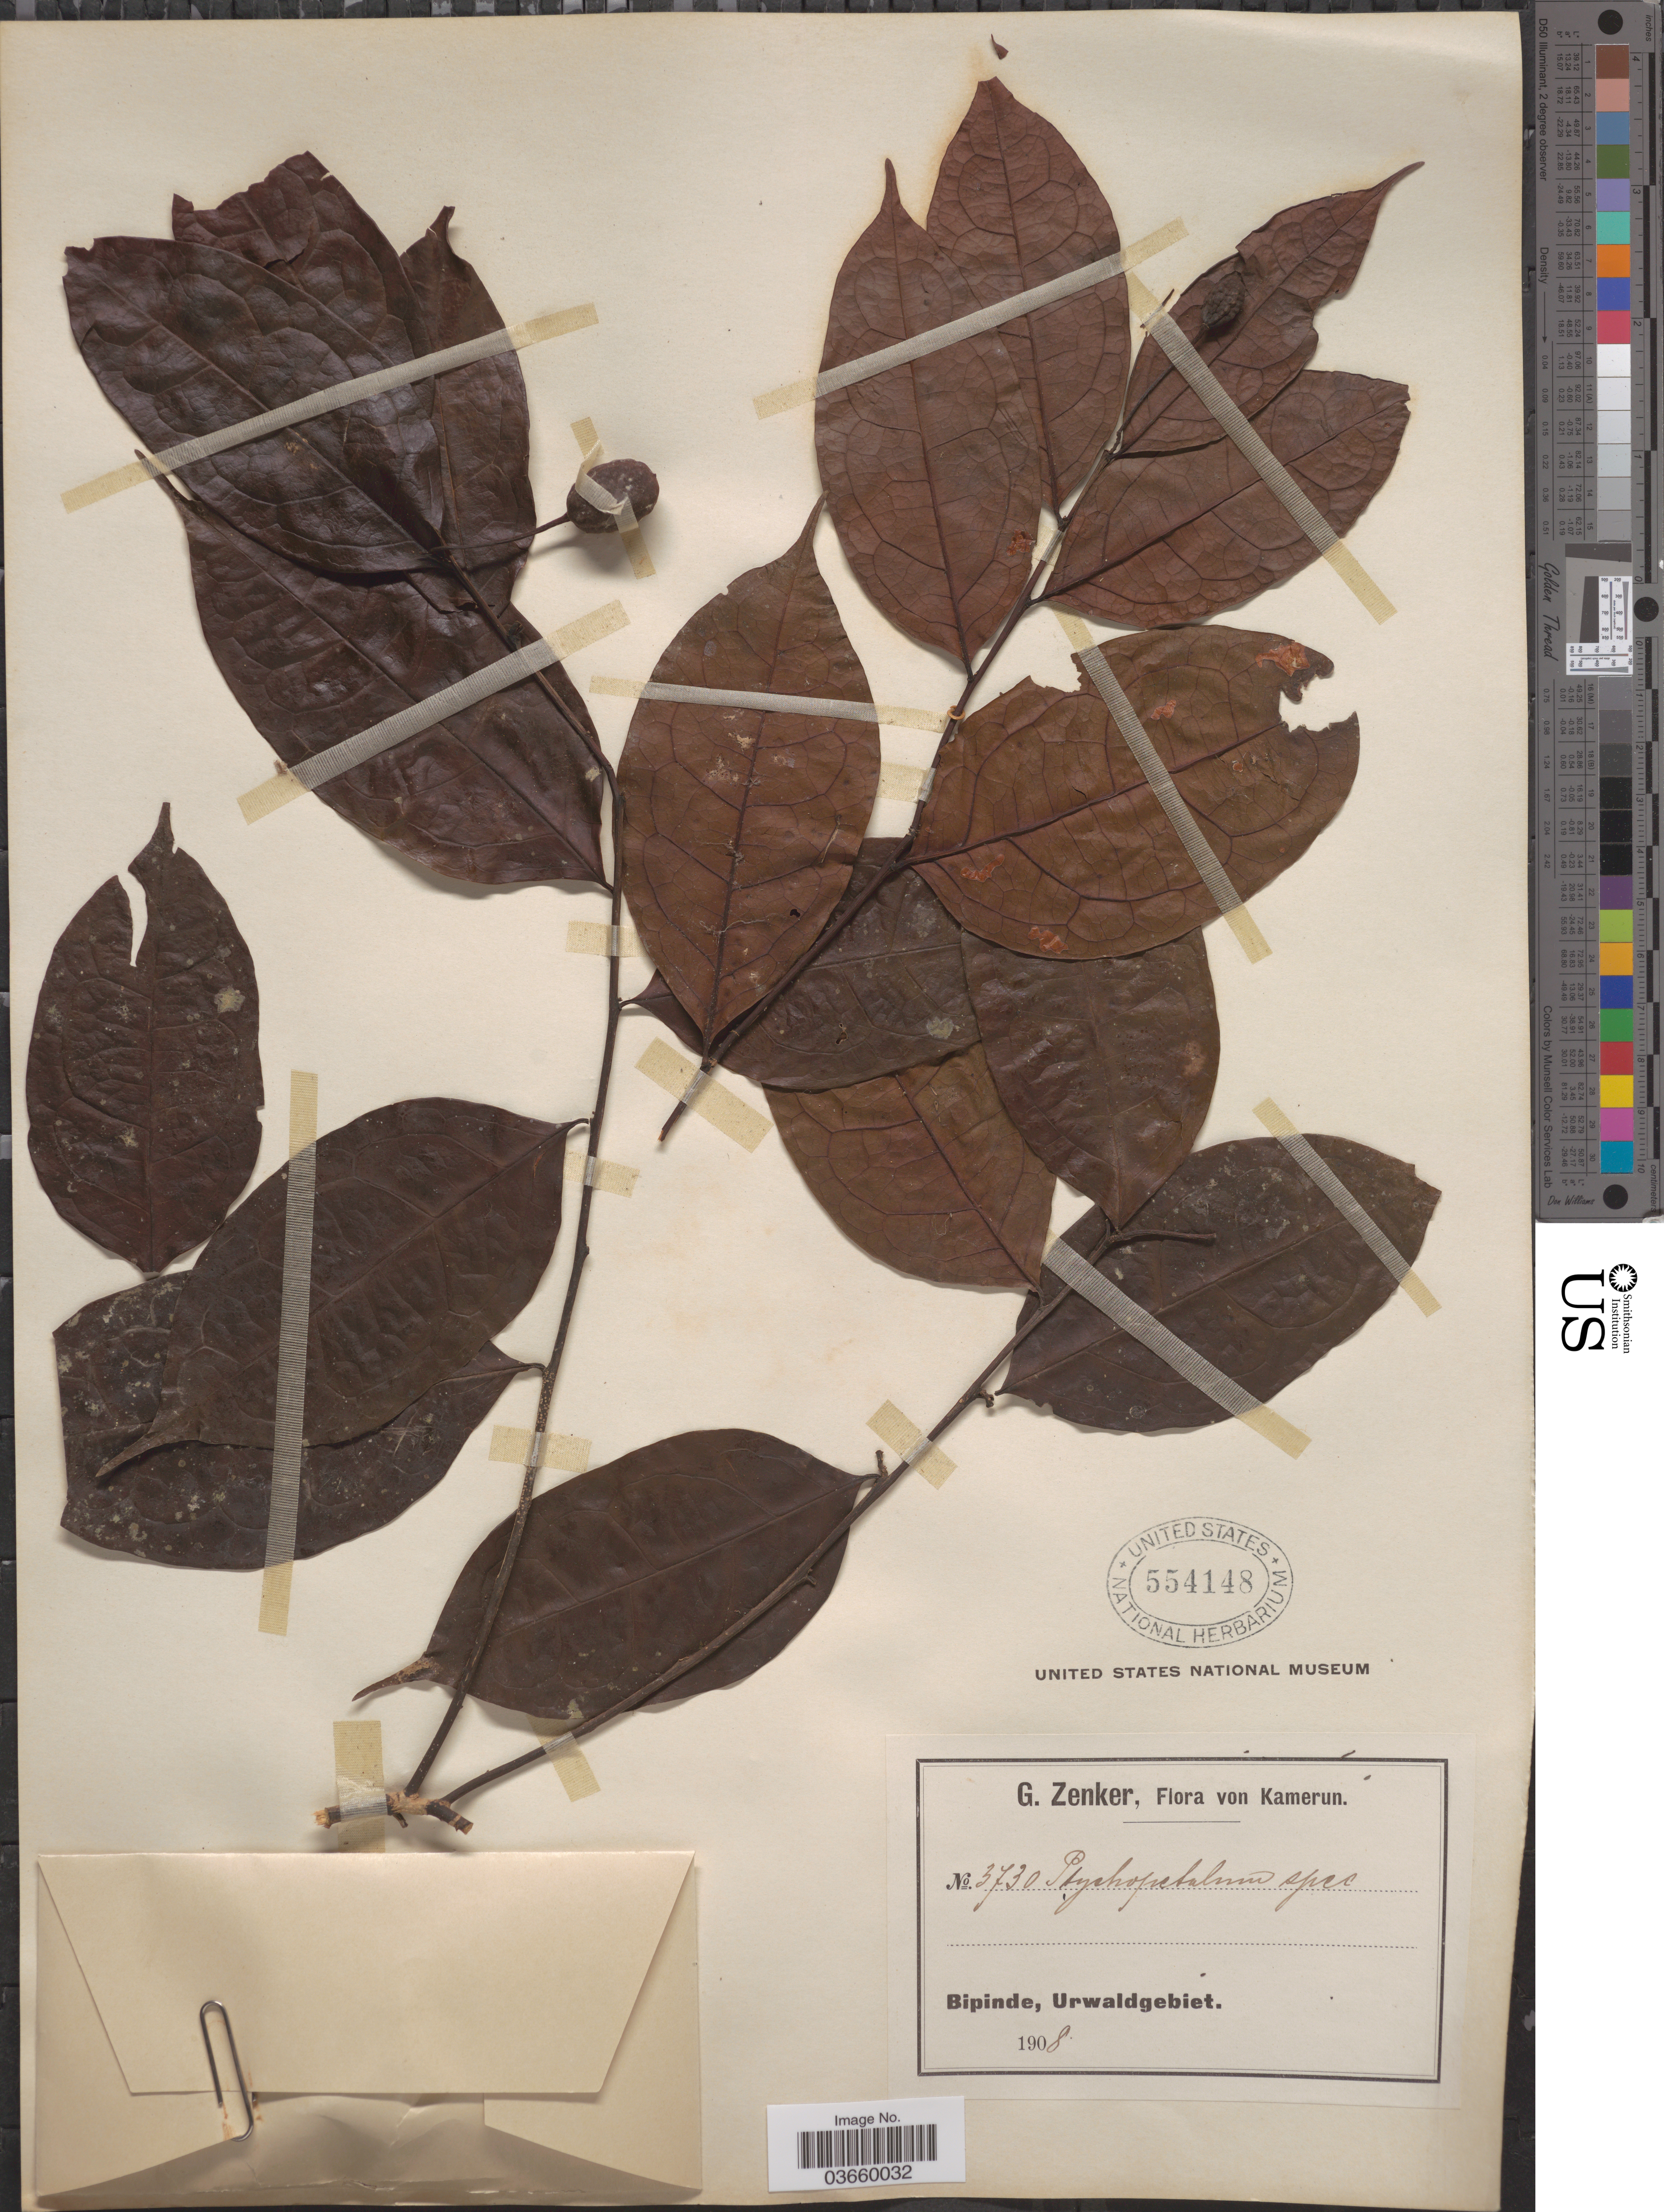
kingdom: Plantae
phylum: Tracheophyta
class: Magnoliopsida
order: Santalales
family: Olacaceae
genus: Ptychopetalum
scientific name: Ptychopetalum sp.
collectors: G. A. Zenker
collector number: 3730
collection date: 1908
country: Cameroon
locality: Kamerun. Bipinde, Urwaldgebiet.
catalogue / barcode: US 554148